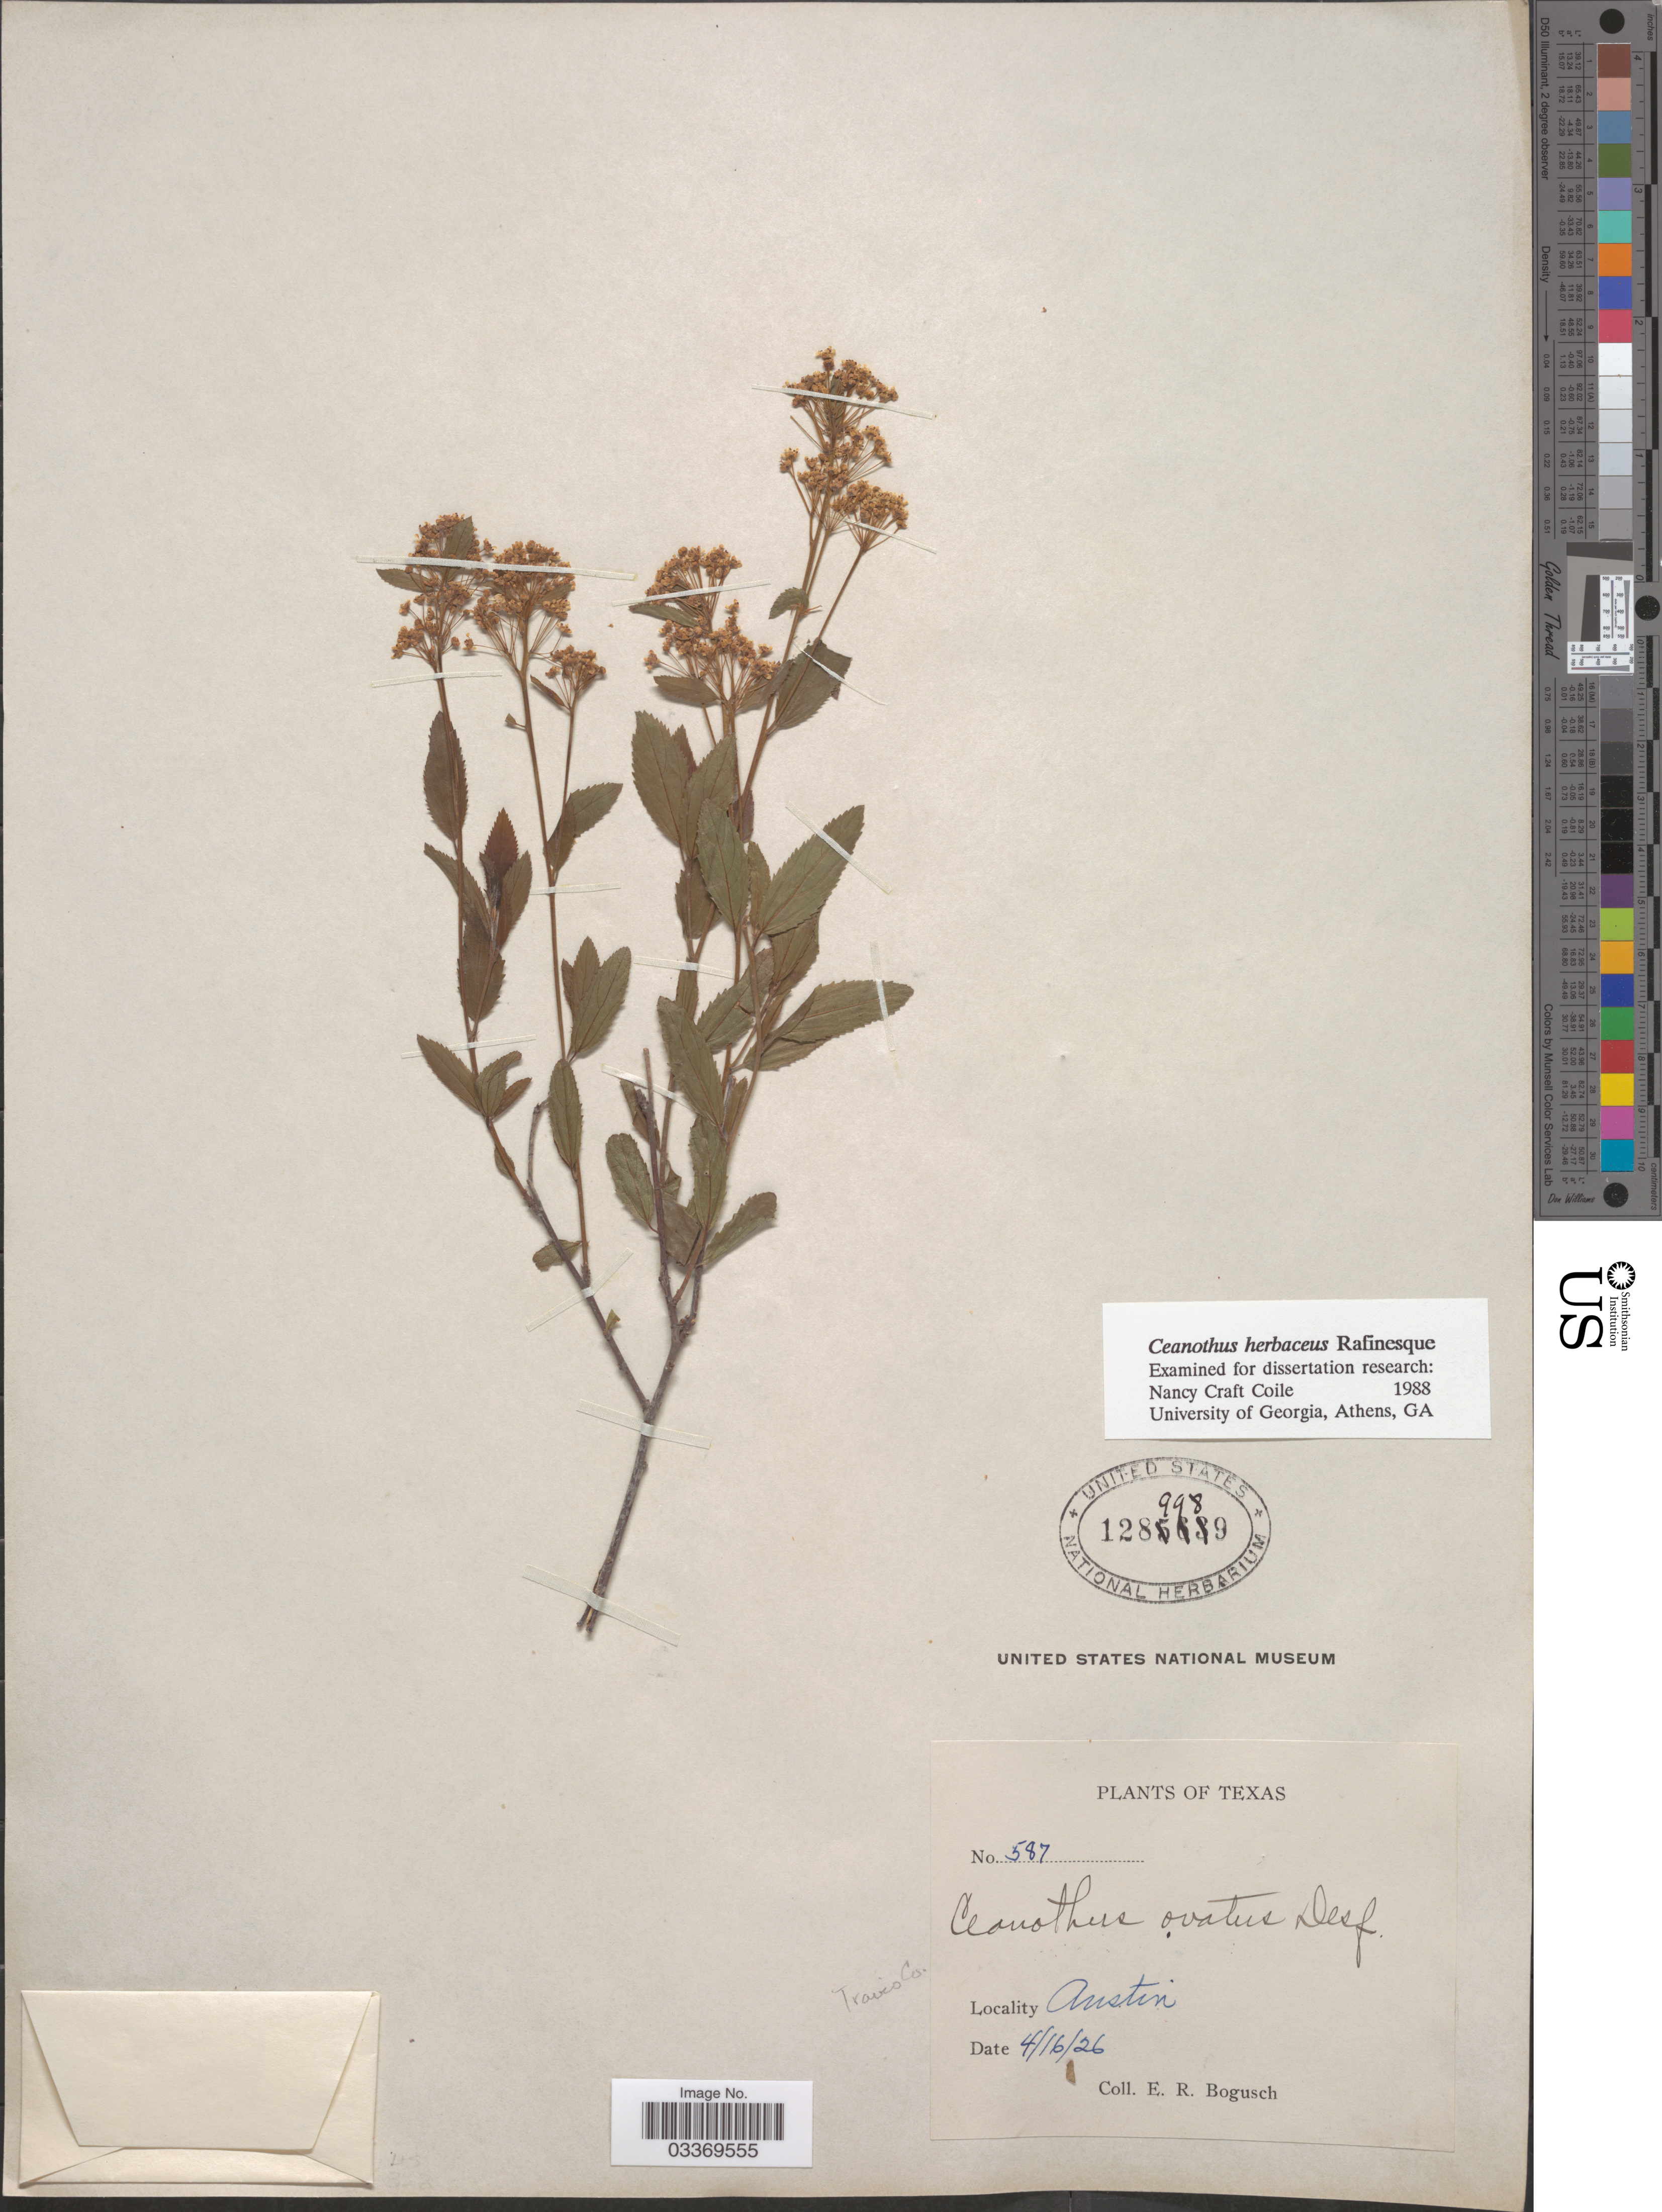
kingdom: Plantae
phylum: Tracheophyta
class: Magnoliopsida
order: Rosales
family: Rhamnaceae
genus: Ceanothus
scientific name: Ceanothus ovatus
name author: Desf.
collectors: E. Bogusch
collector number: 587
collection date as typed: Transcribed d/m/y: 16/4/26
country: United States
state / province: Texas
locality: Anstin. Travis Co.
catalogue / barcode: US 1289989